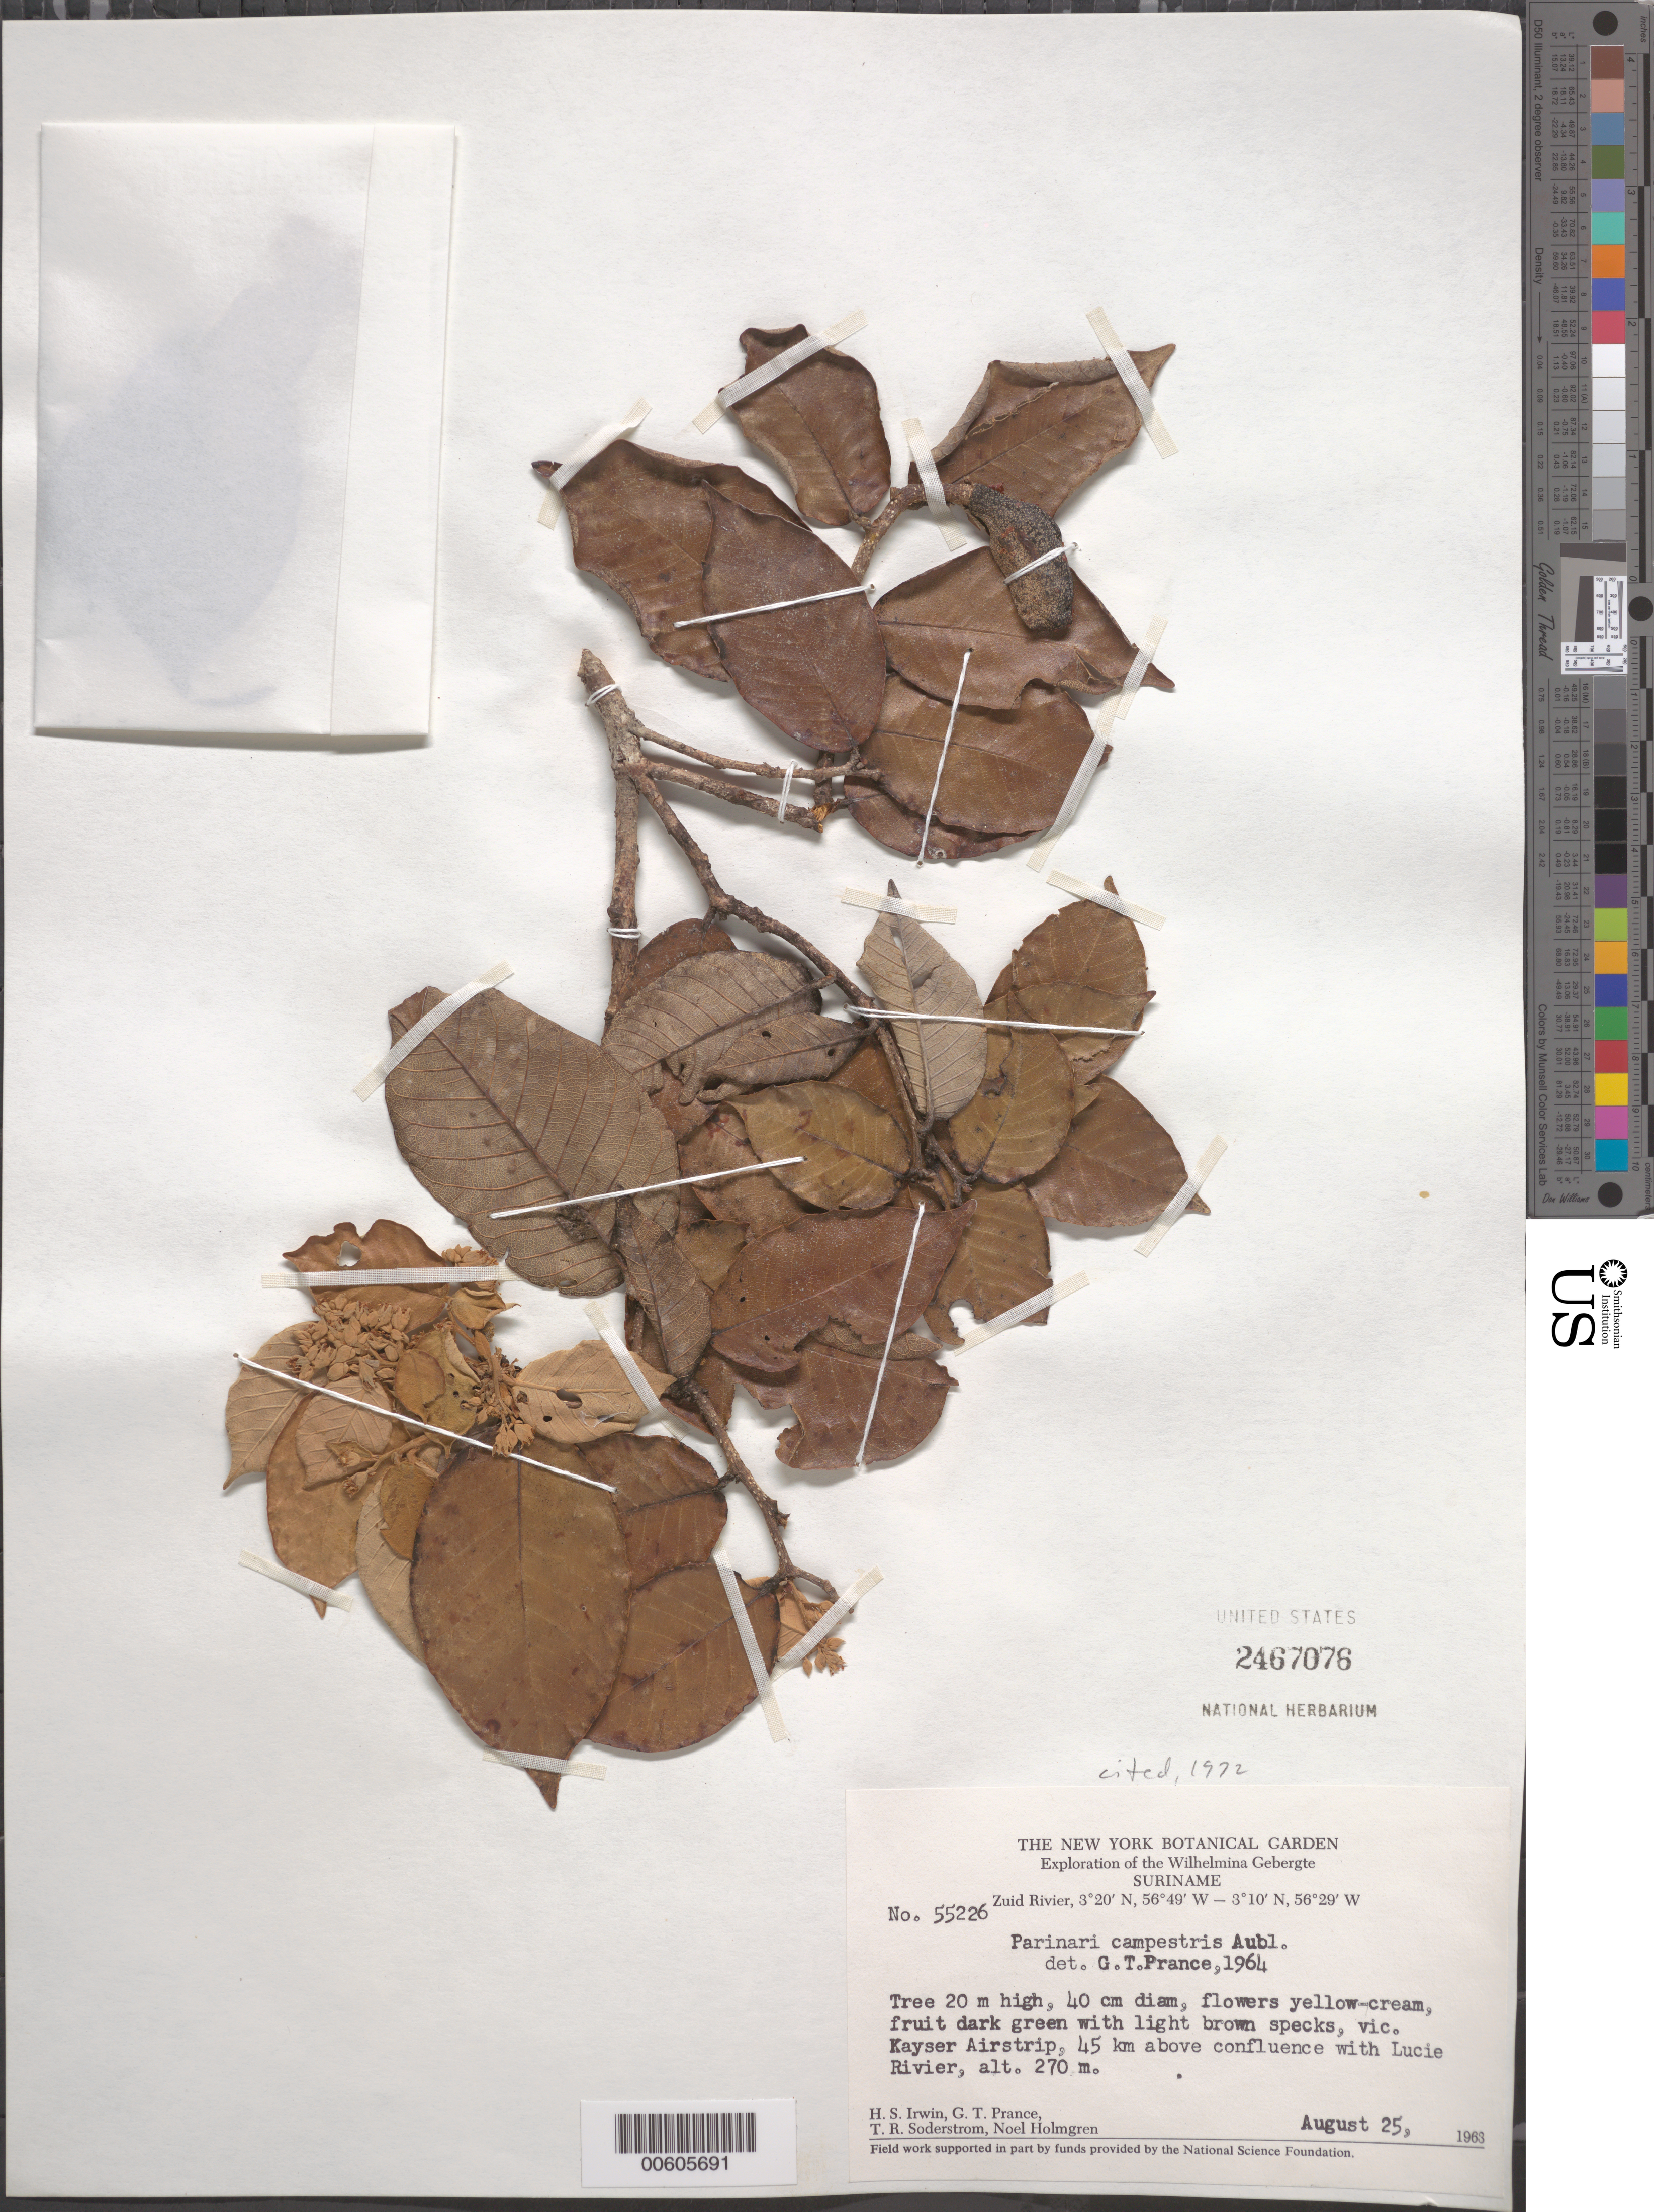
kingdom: Plantae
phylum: Tracheophyta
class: Magnoliopsida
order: Malpighiales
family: Chrysobalanaceae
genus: Parinari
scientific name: Parinari campestris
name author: Aubl.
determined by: Prance, G. T.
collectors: H. Irwin, G. T. Prance, T. R. Soderstrom & N. H. Holmgren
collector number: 55226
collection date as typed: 25-Aug-63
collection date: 1963-08-25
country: Suriname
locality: Kayser Airstrip, Zuid R., 45 km above confl. with Lucie R., Wilhelmina Gebergte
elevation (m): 270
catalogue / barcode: US 2467076